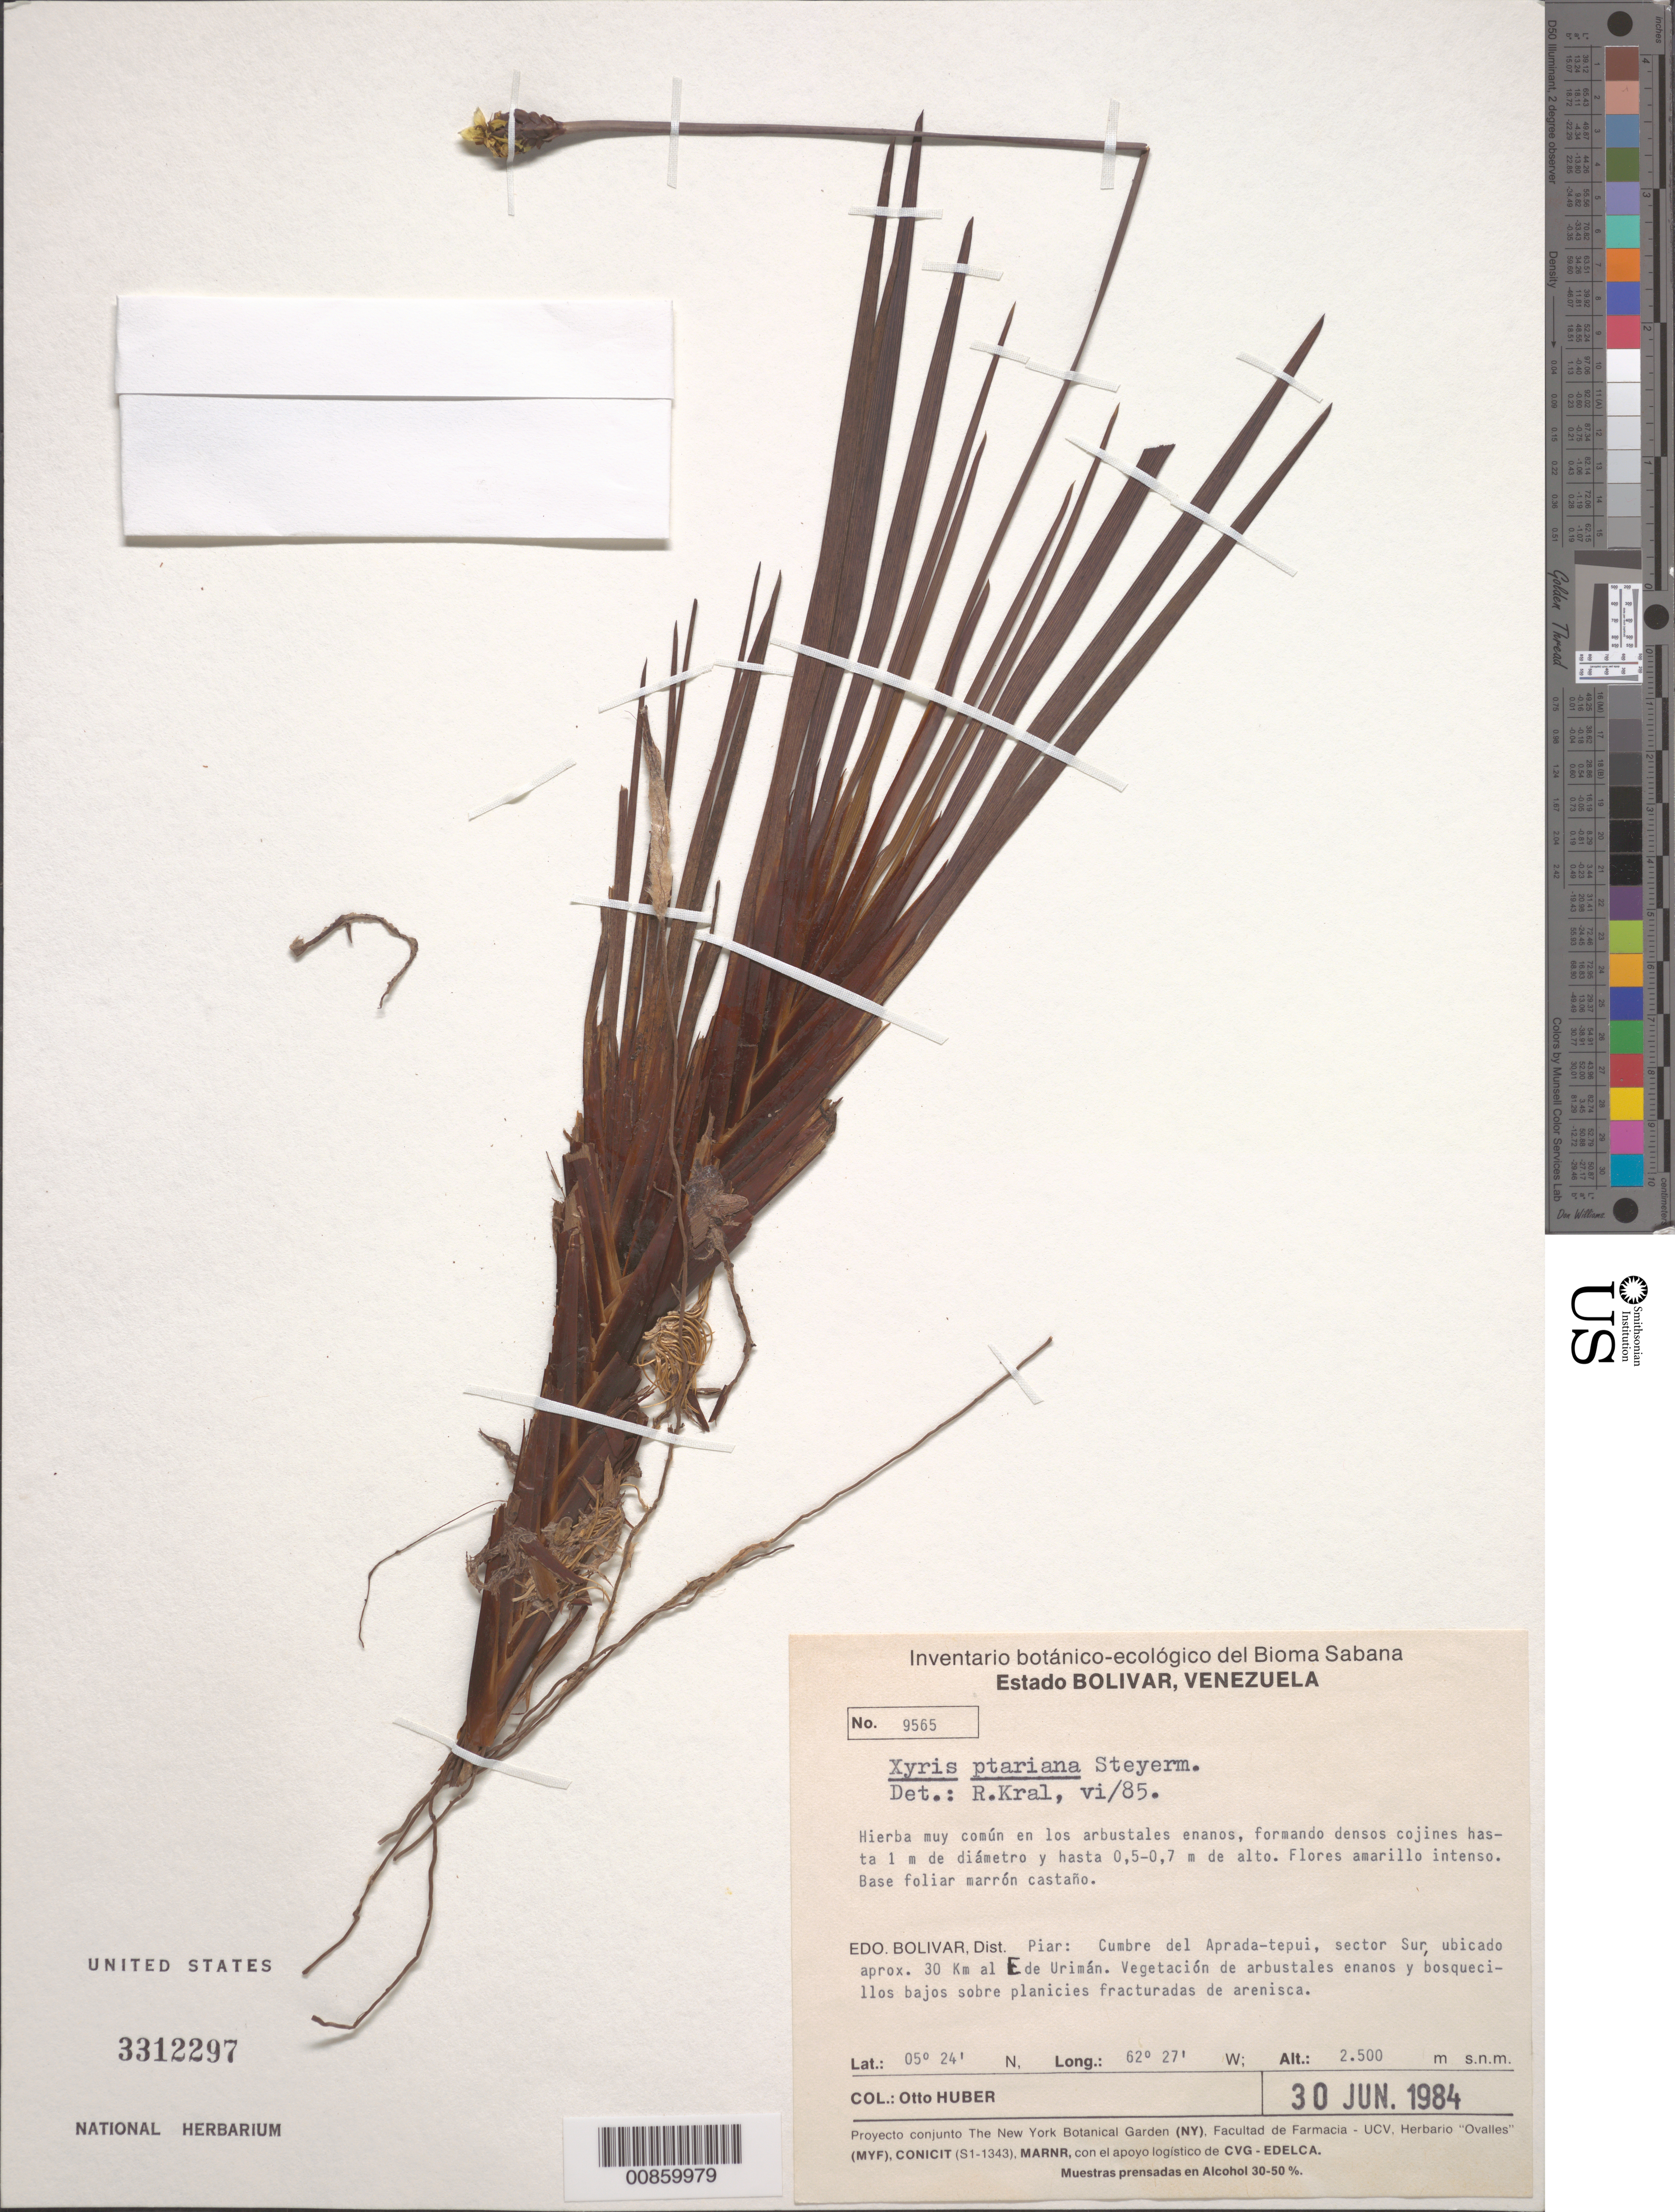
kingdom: Plantae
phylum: Tracheophyta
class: Liliopsida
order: Poales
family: Xyridaceae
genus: Xyris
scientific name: Xyris ptariana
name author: Steyerm.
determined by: Kral, Robert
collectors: O. Huber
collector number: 9565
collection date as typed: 30-Jun-84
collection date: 1984-06-30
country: Venezuela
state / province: Bolívar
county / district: Piar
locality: Aprada-tepuí cumbre, sector sur ubicado ca. 30 km al E de Urimán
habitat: Arbustales enanos. Vegetación de arbustales enanos y bosquecillos bajos sobre planicies fracturadas de arenisca.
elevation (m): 2500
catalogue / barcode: US 3312297